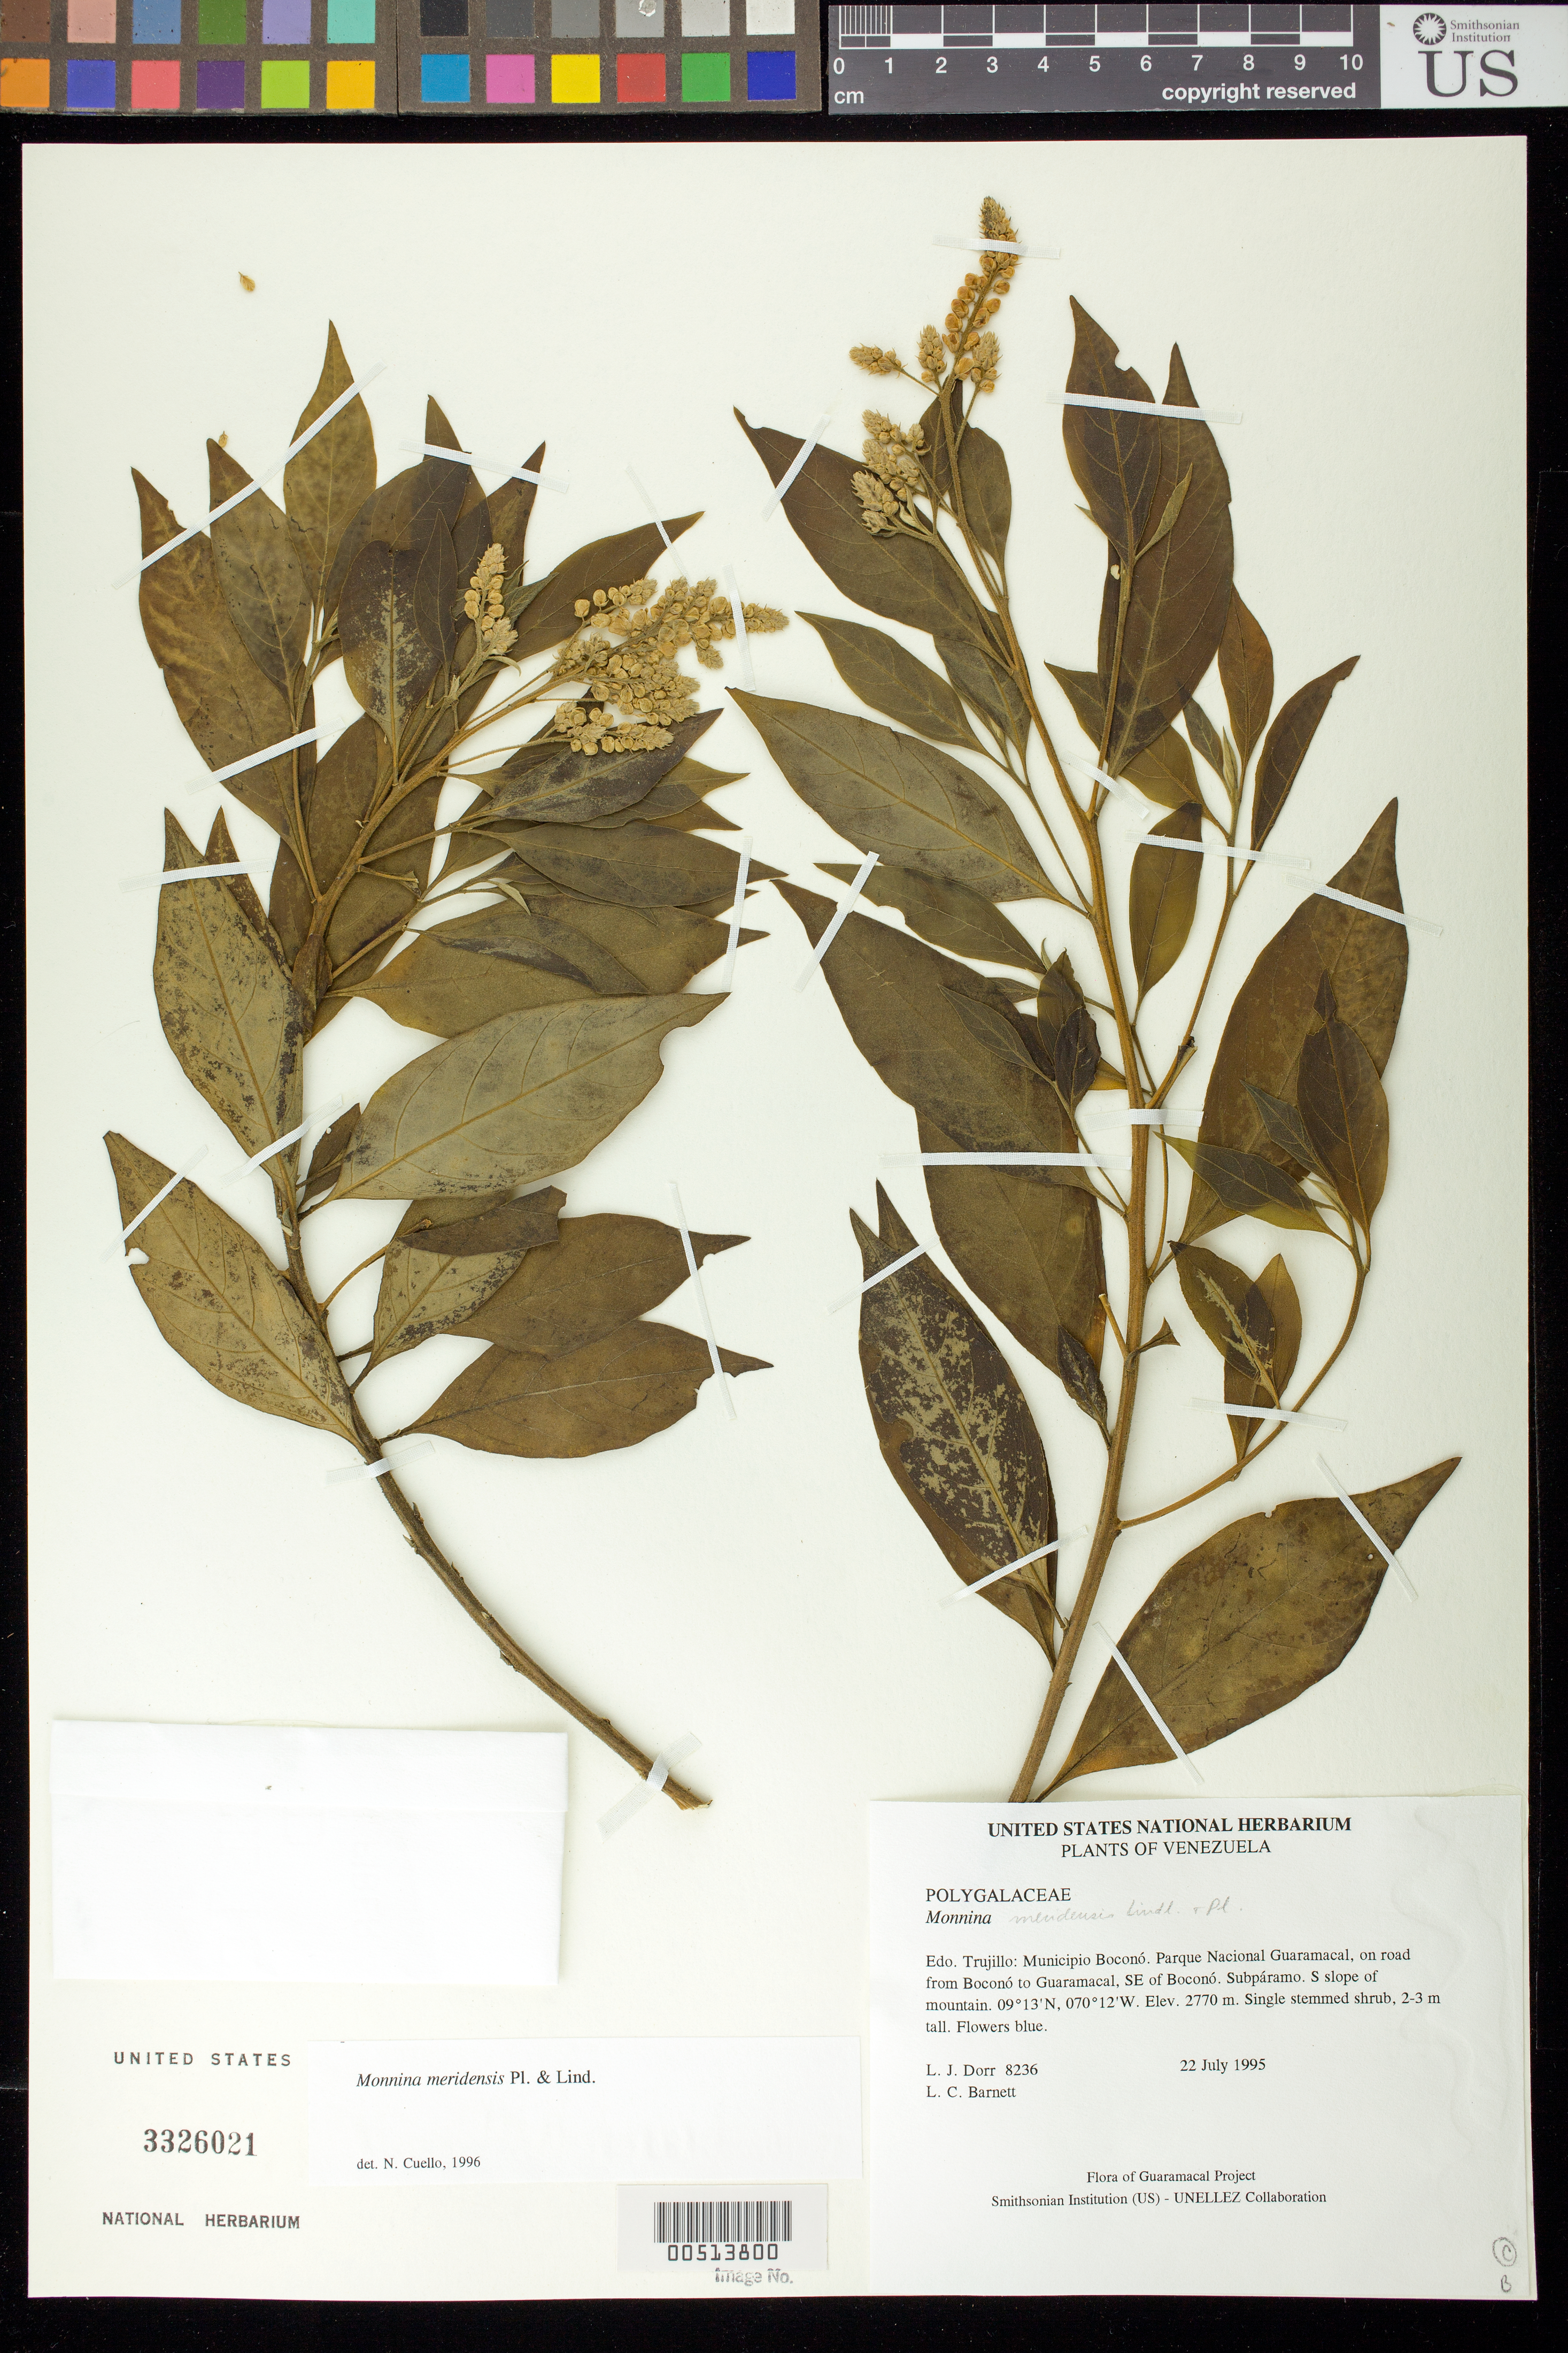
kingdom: Plantae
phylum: Tracheophyta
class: Magnoliopsida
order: Fabales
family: Polygalaceae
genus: Monnina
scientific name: Monnina meridensis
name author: Planch. & B.L. Linden ex Wedd.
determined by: Cuello, Nidia L.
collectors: L. J. Dorr & L. C. Barnett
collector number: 8236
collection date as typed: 22 Jul 1995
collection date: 1995-07-22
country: Venezuela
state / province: Trujillo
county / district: Boconó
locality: Parque Nacional Guaramacal, road from Boconó to Guaramacal, SE of Boconó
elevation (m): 2770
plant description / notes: PORT, US, VEN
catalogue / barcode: US 3326021